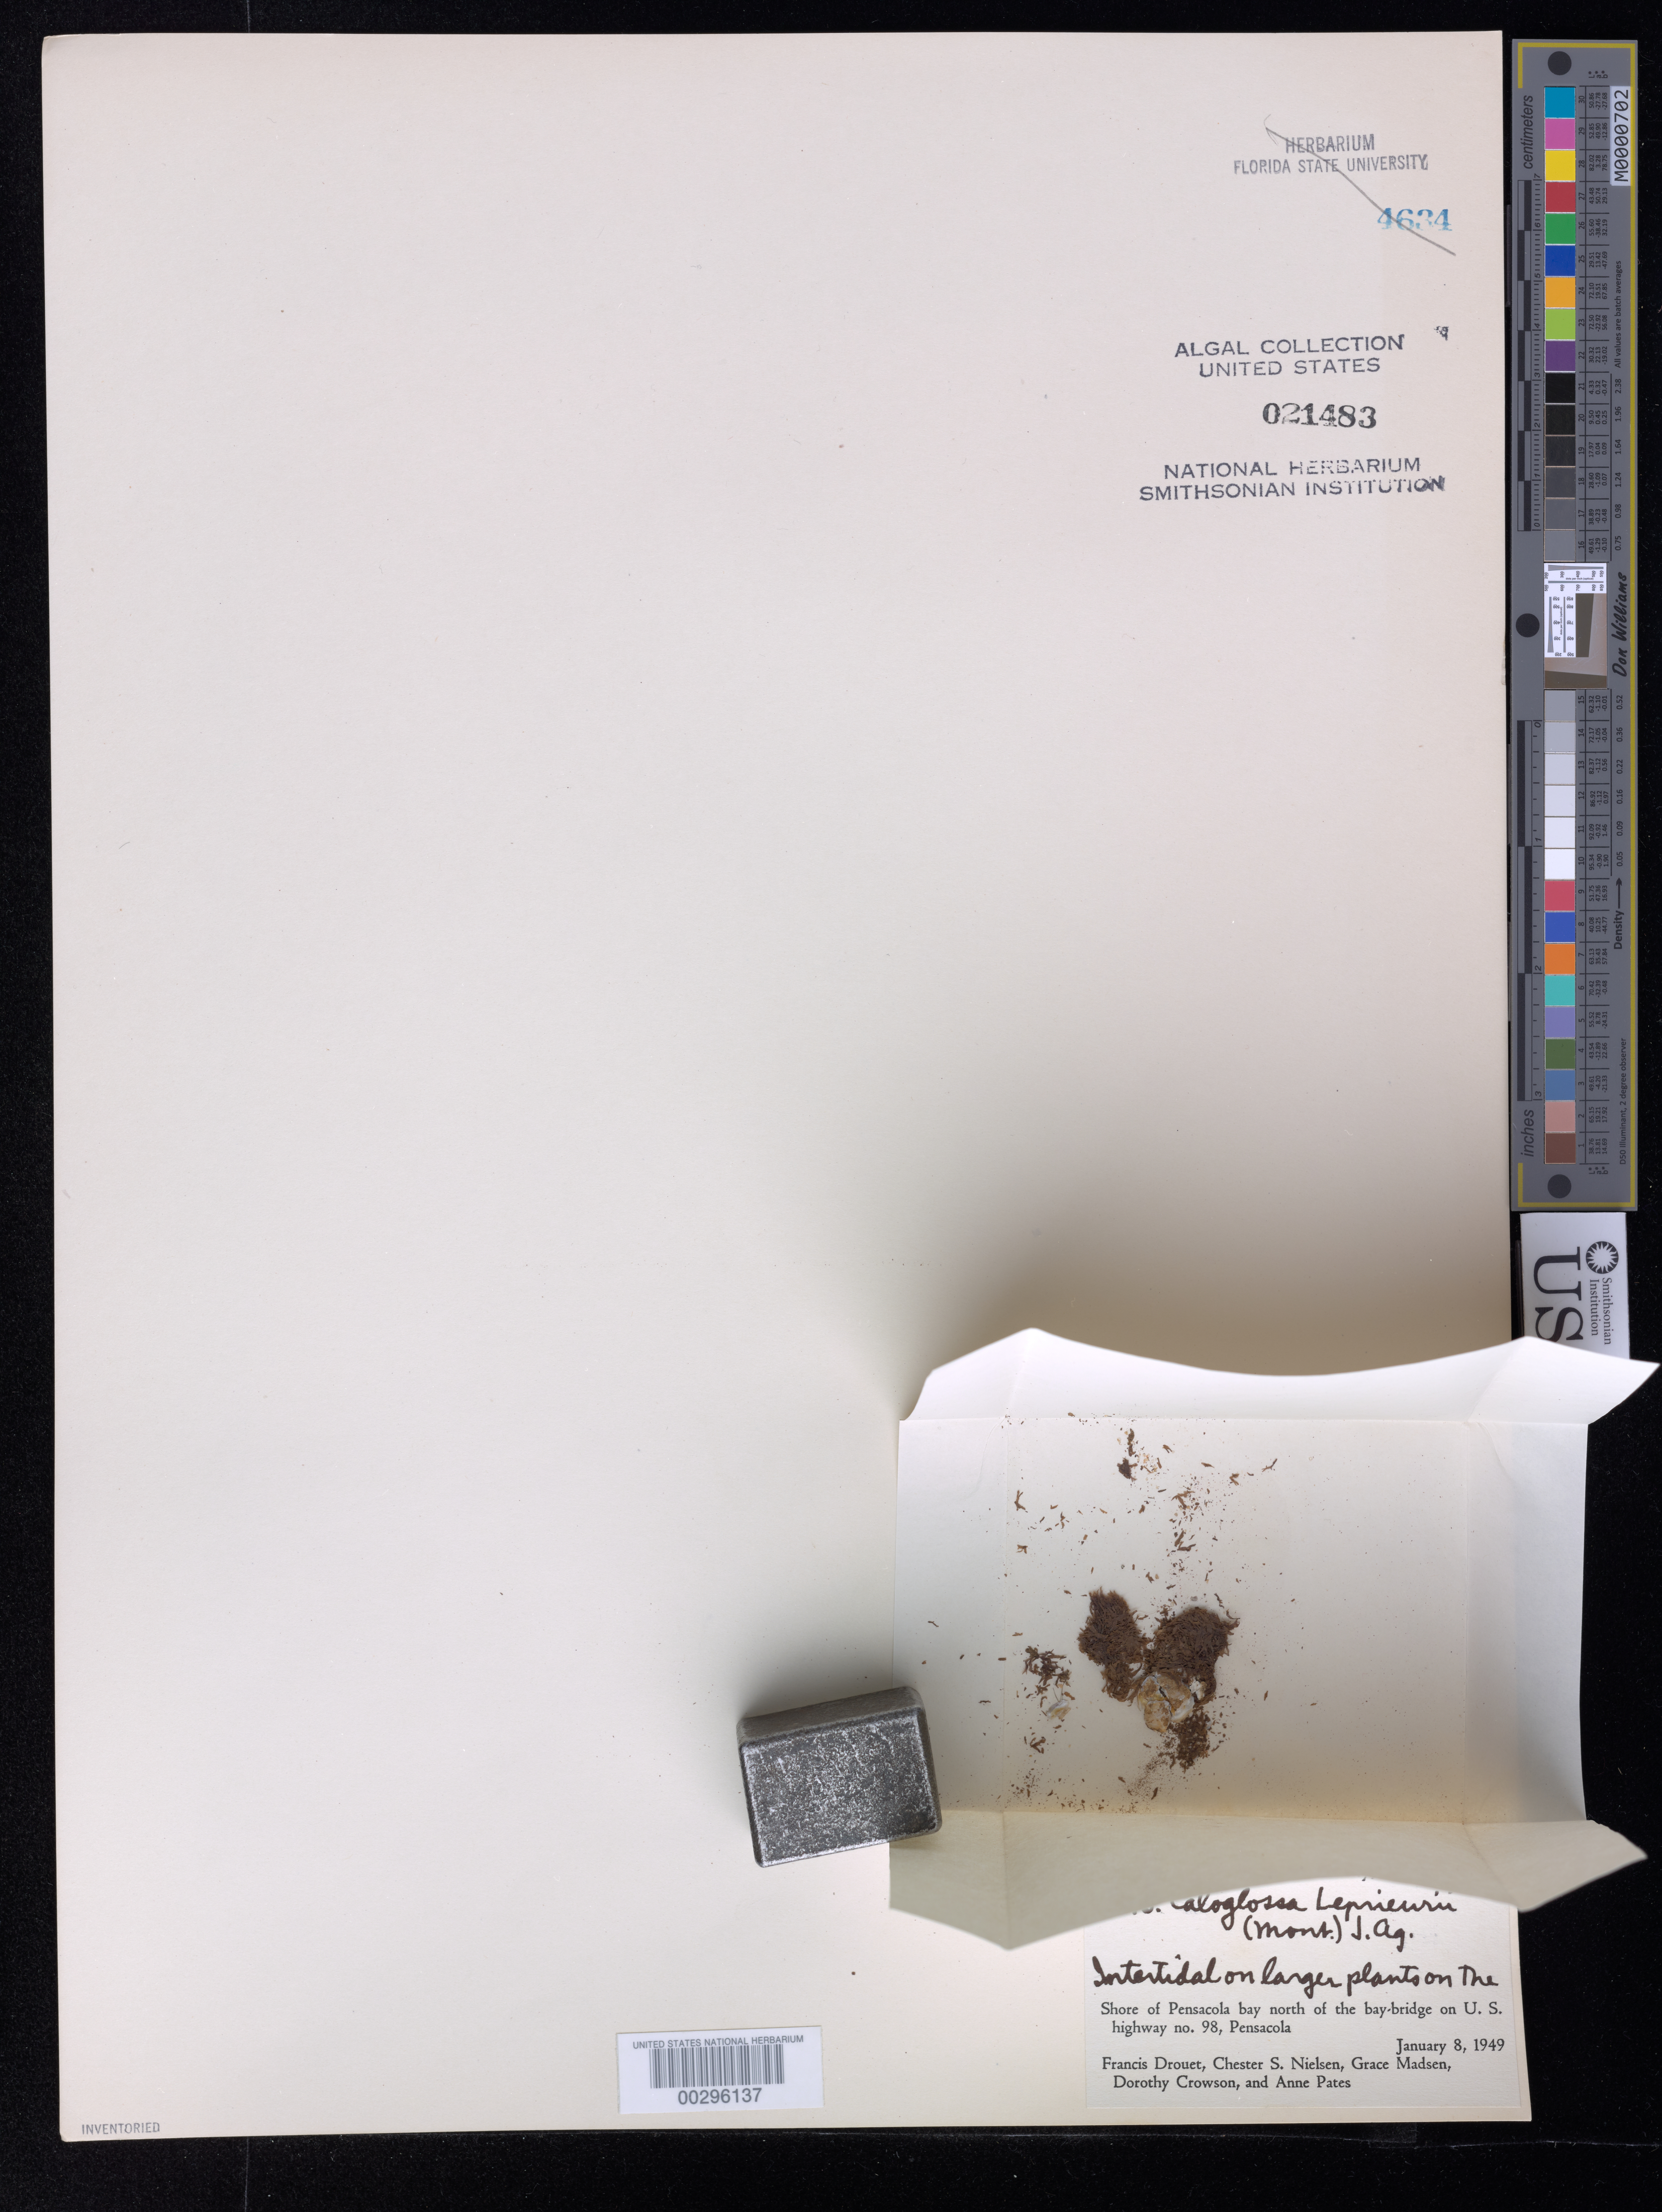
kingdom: Plantae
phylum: Rhodophyta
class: Florideophyceae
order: Ceramiales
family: Delesseriaceae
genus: Caloglossa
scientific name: Caloglossa leprieurii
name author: (Mont.) G. Martens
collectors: F. E. Drouet, C. S. Nielsen, G. Madsen, D. Crowson & A. Pates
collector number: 10616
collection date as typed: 08 Jan 1949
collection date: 1949-01-08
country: United States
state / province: Florida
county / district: Escambia County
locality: Pensacola Bay north of Bay Bridge on US Highway 98, Pensacola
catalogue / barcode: US 21483